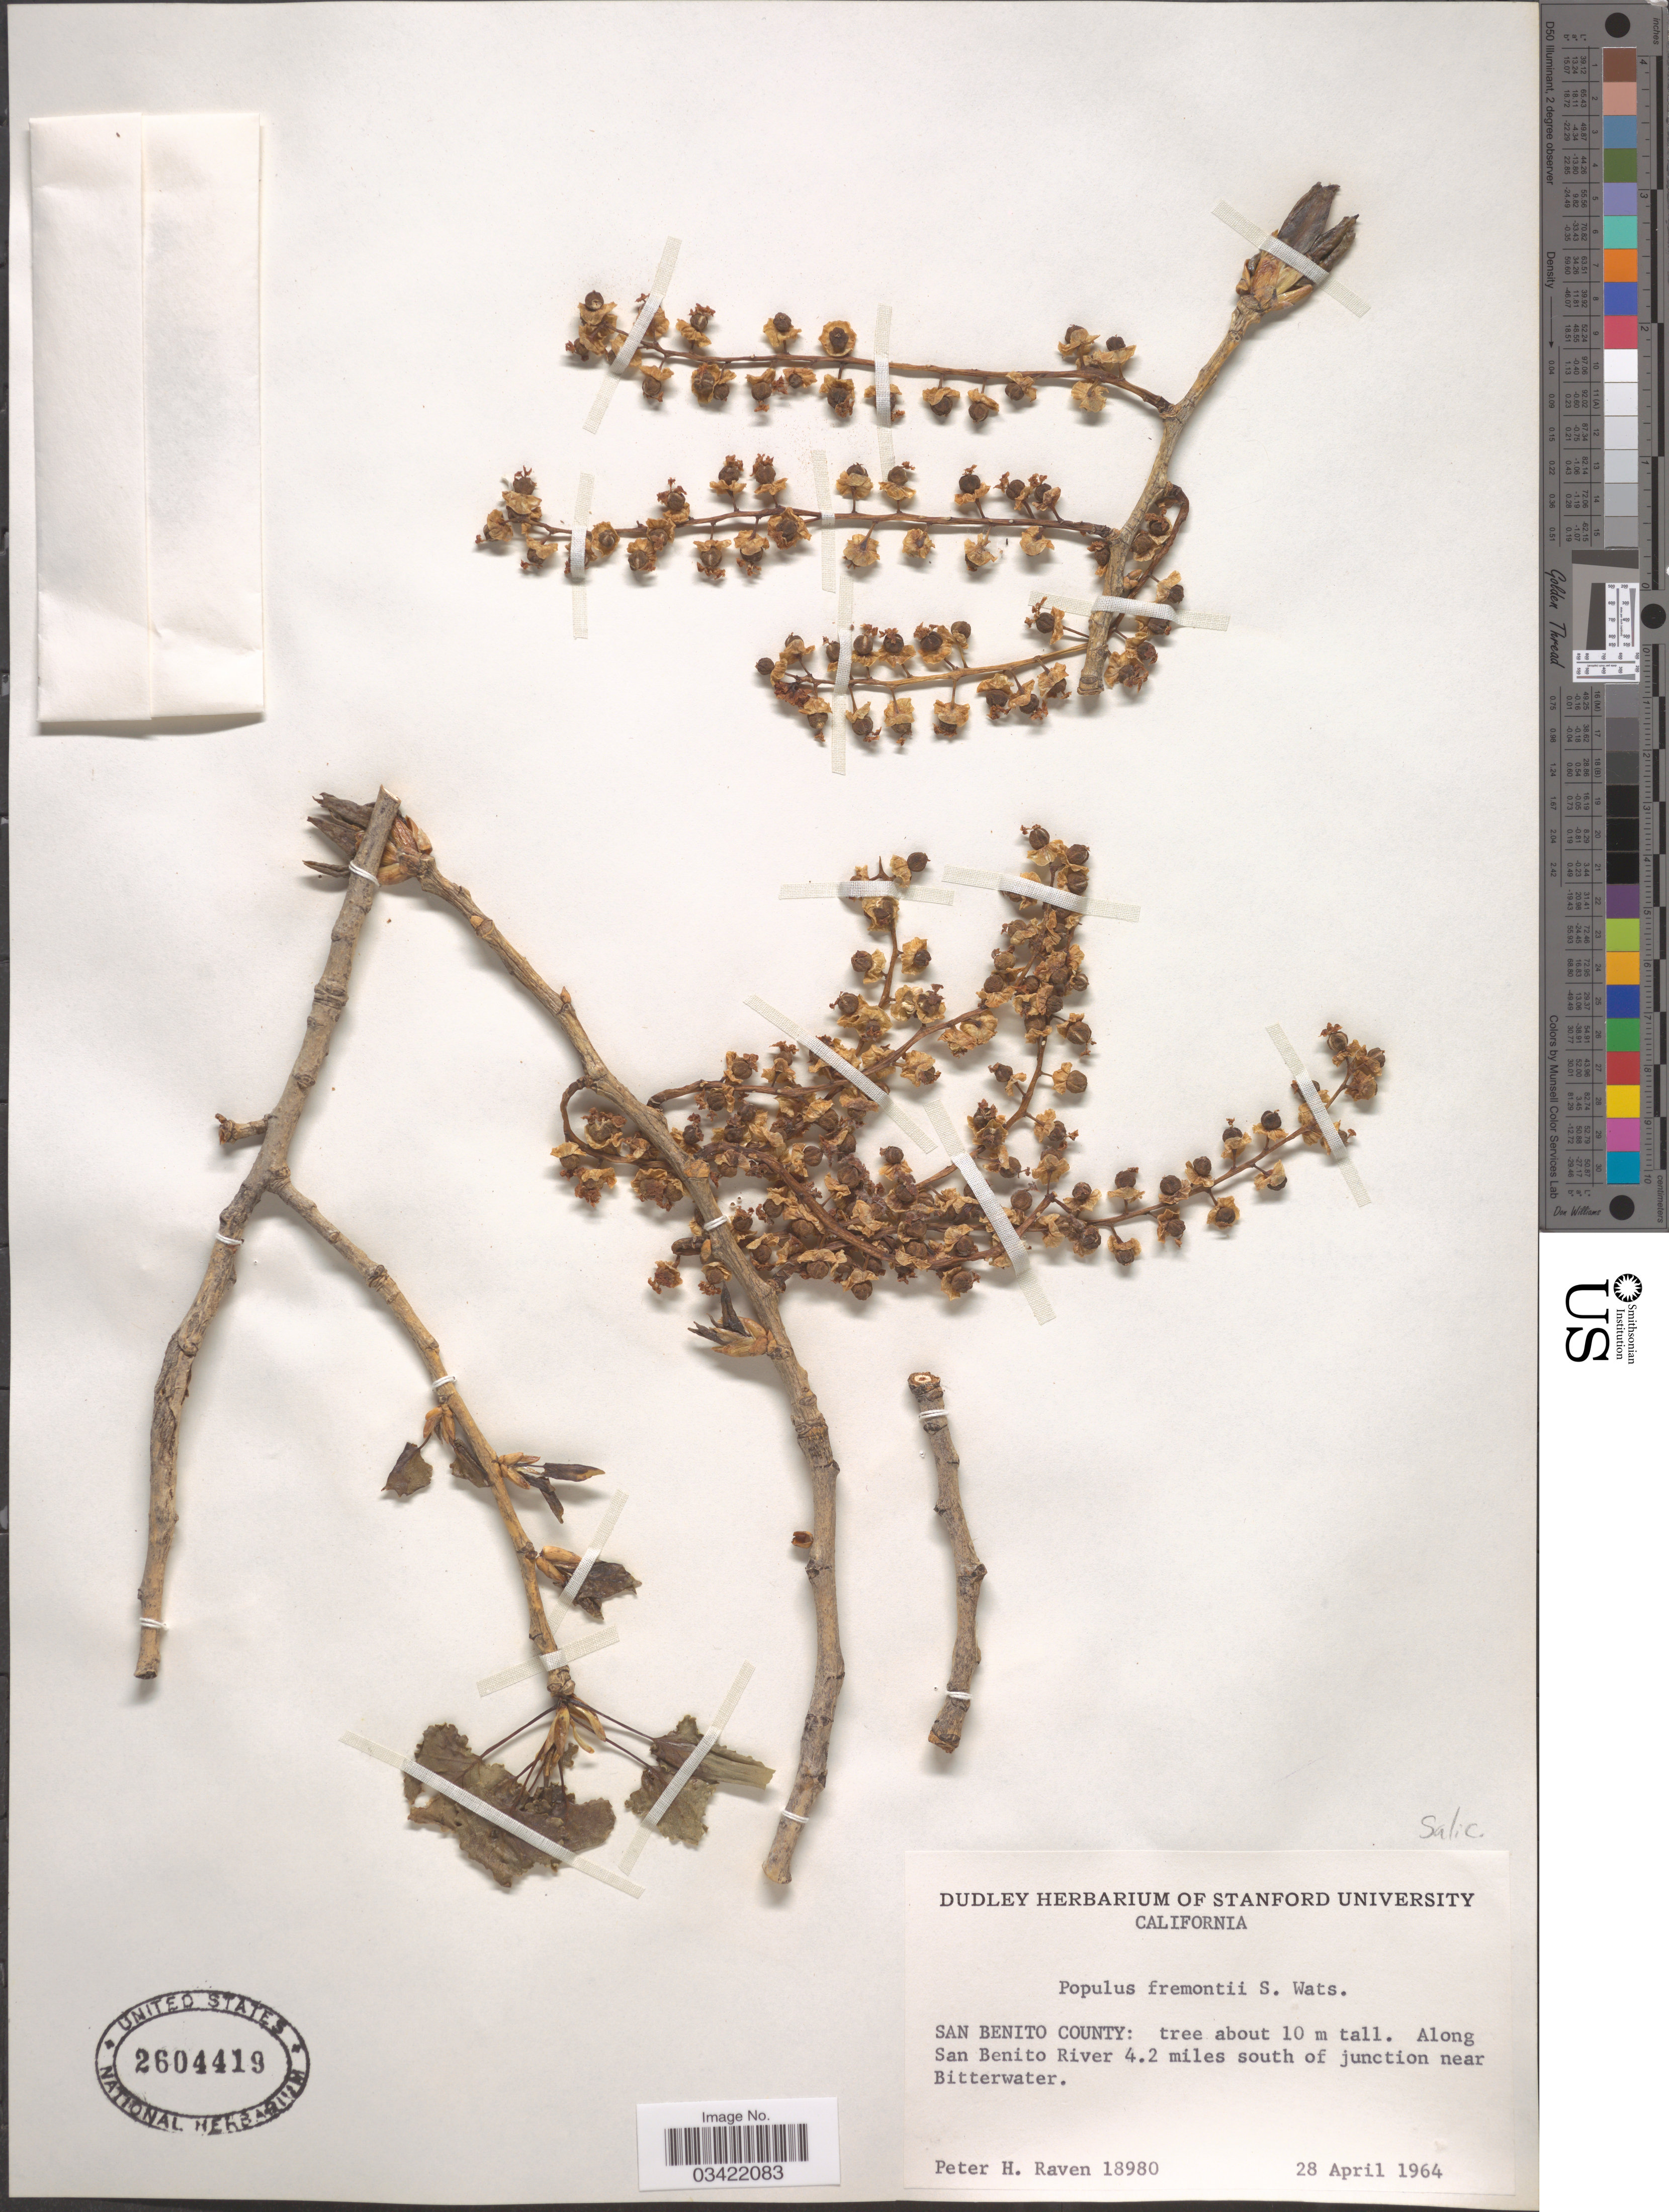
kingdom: Plantae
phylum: Tracheophyta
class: Magnoliopsida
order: Malpighiales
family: Salicaceae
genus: Populus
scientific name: Populus fremontii subsp. fremontii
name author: S. Watson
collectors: P. Raven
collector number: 18980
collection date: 1964-04-28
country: United States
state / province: California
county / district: San Benito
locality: San Benito County. Along San Benito River 4.2 miles south of junction near Bitterwater.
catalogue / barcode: US 2604419